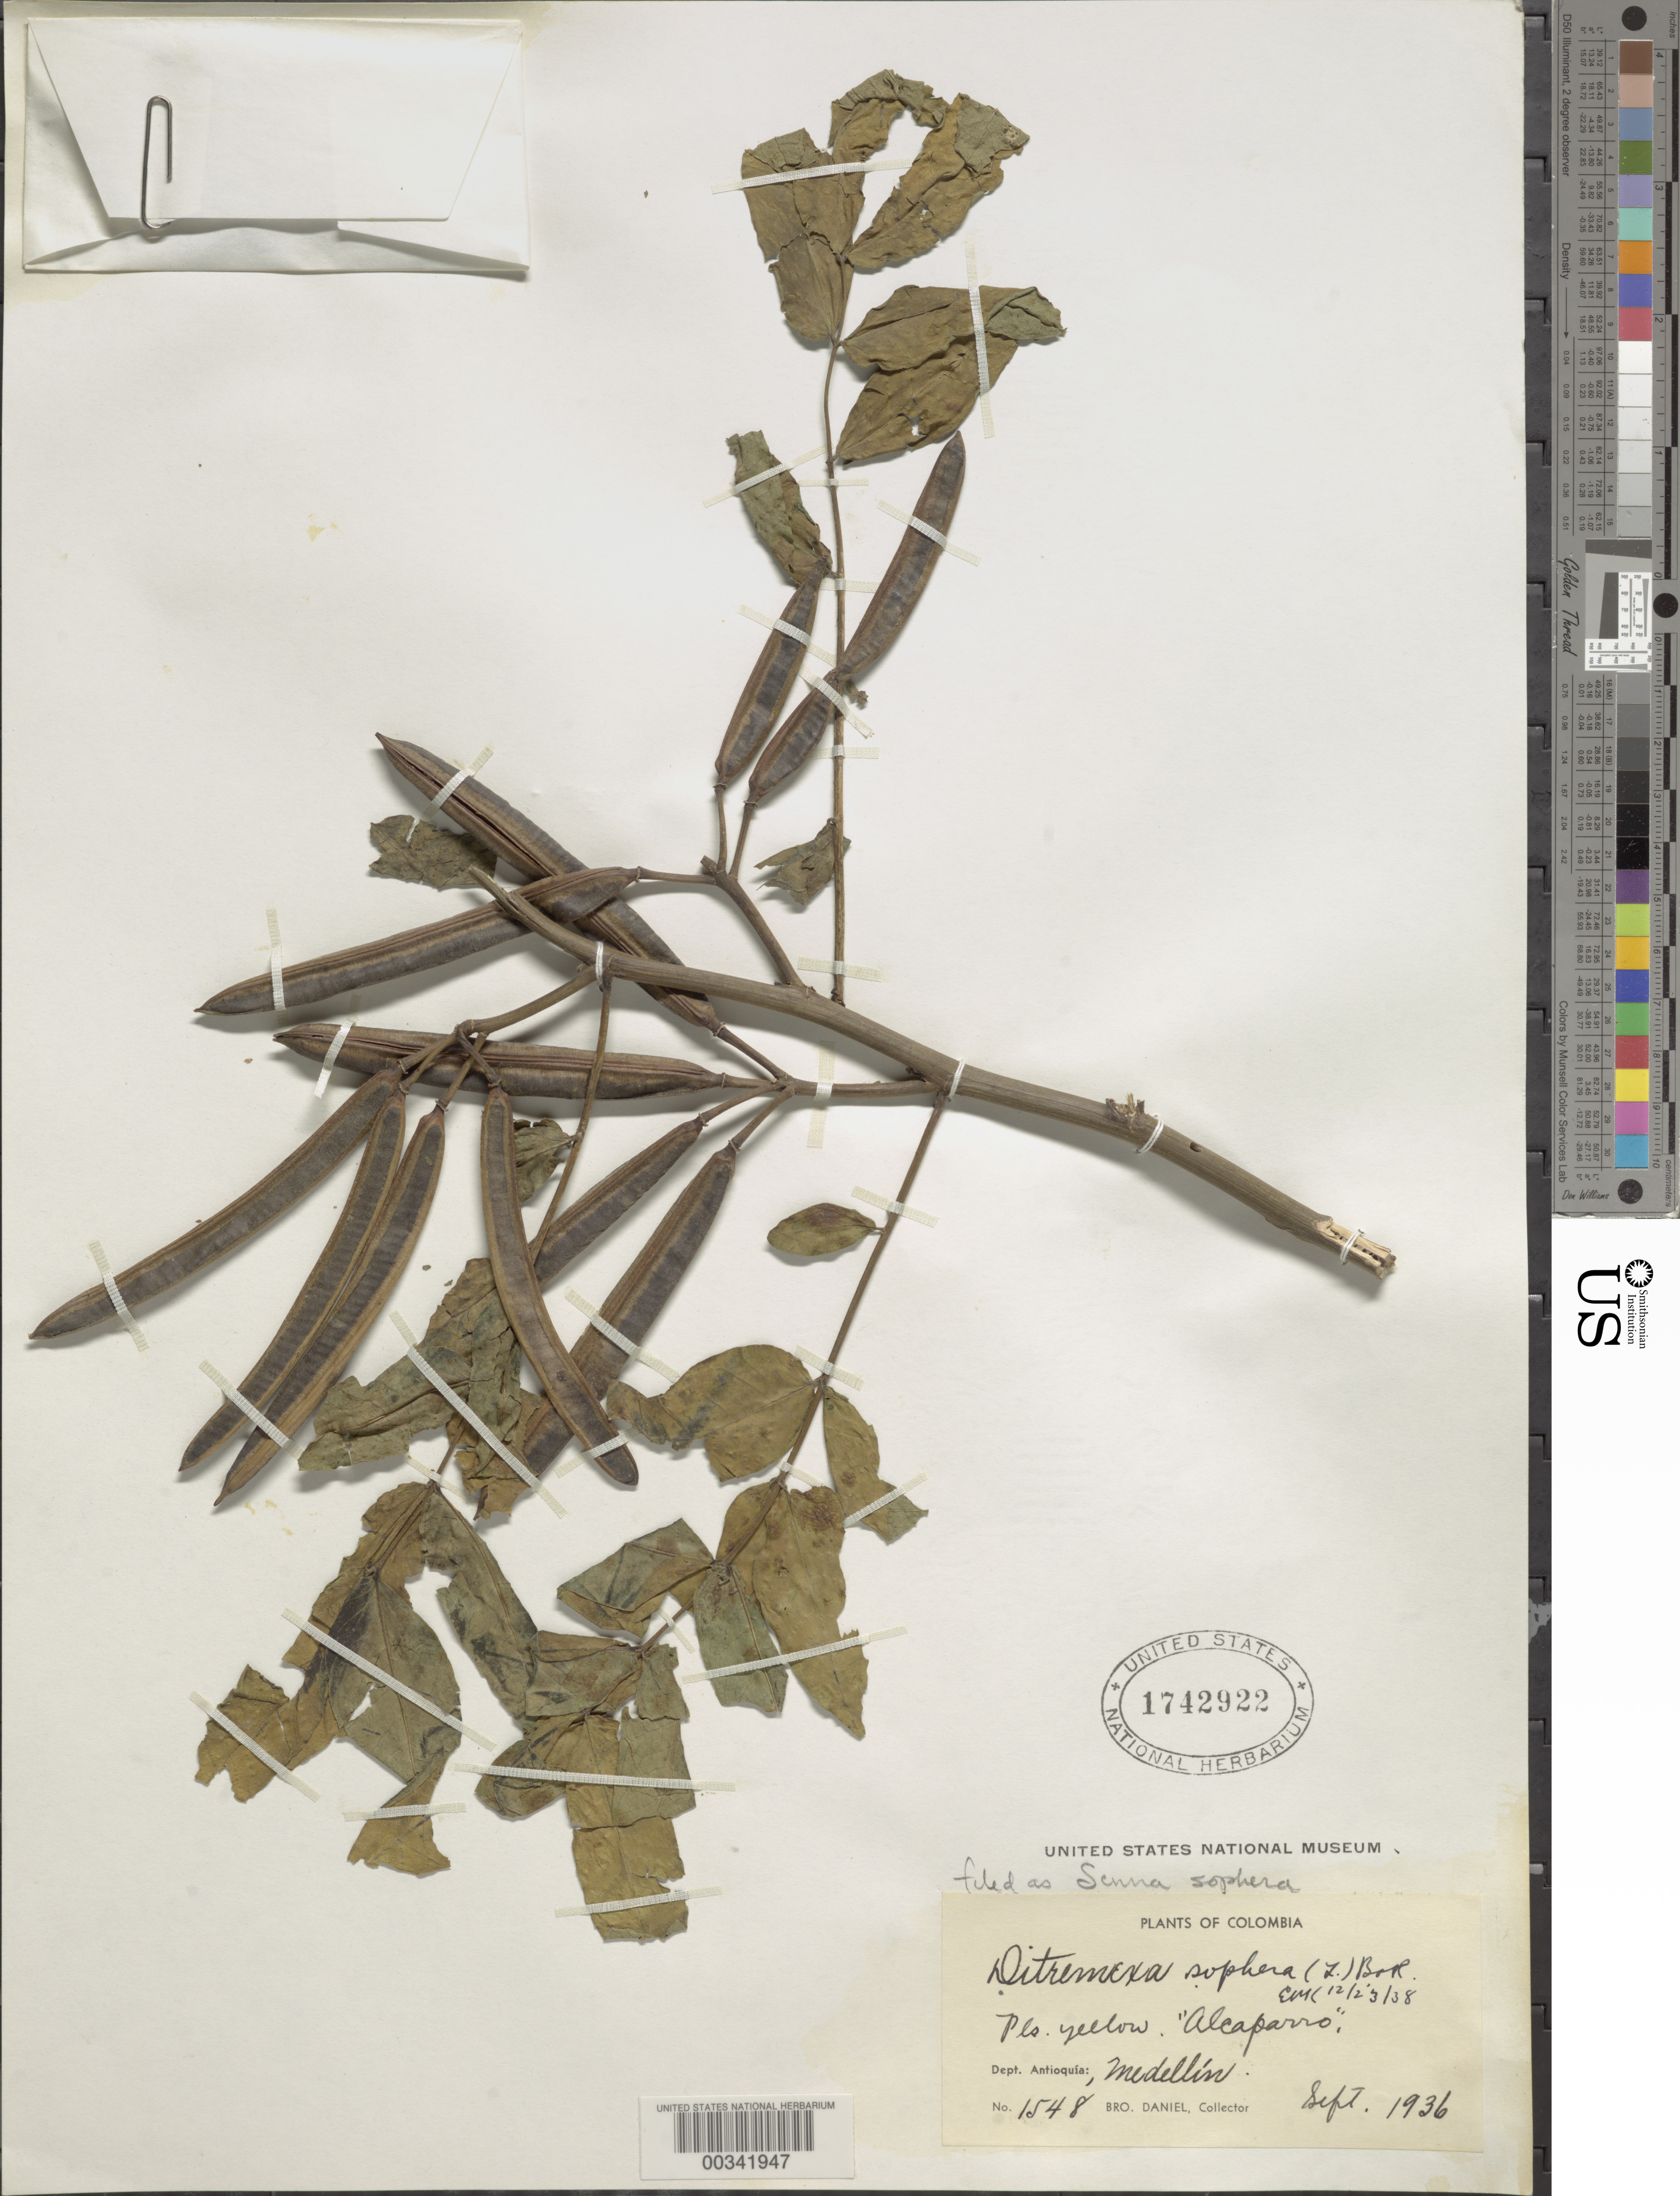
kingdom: Plantae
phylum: Tracheophyta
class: Magnoliopsida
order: Fabales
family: Fabaceae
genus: Senna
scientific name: Senna sophera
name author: (L.) Roxb.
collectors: Bro. Daniel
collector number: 1548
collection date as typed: Sep 1936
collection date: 1936-09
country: Colombia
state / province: Antioquia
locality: Medellin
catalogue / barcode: US 1742922